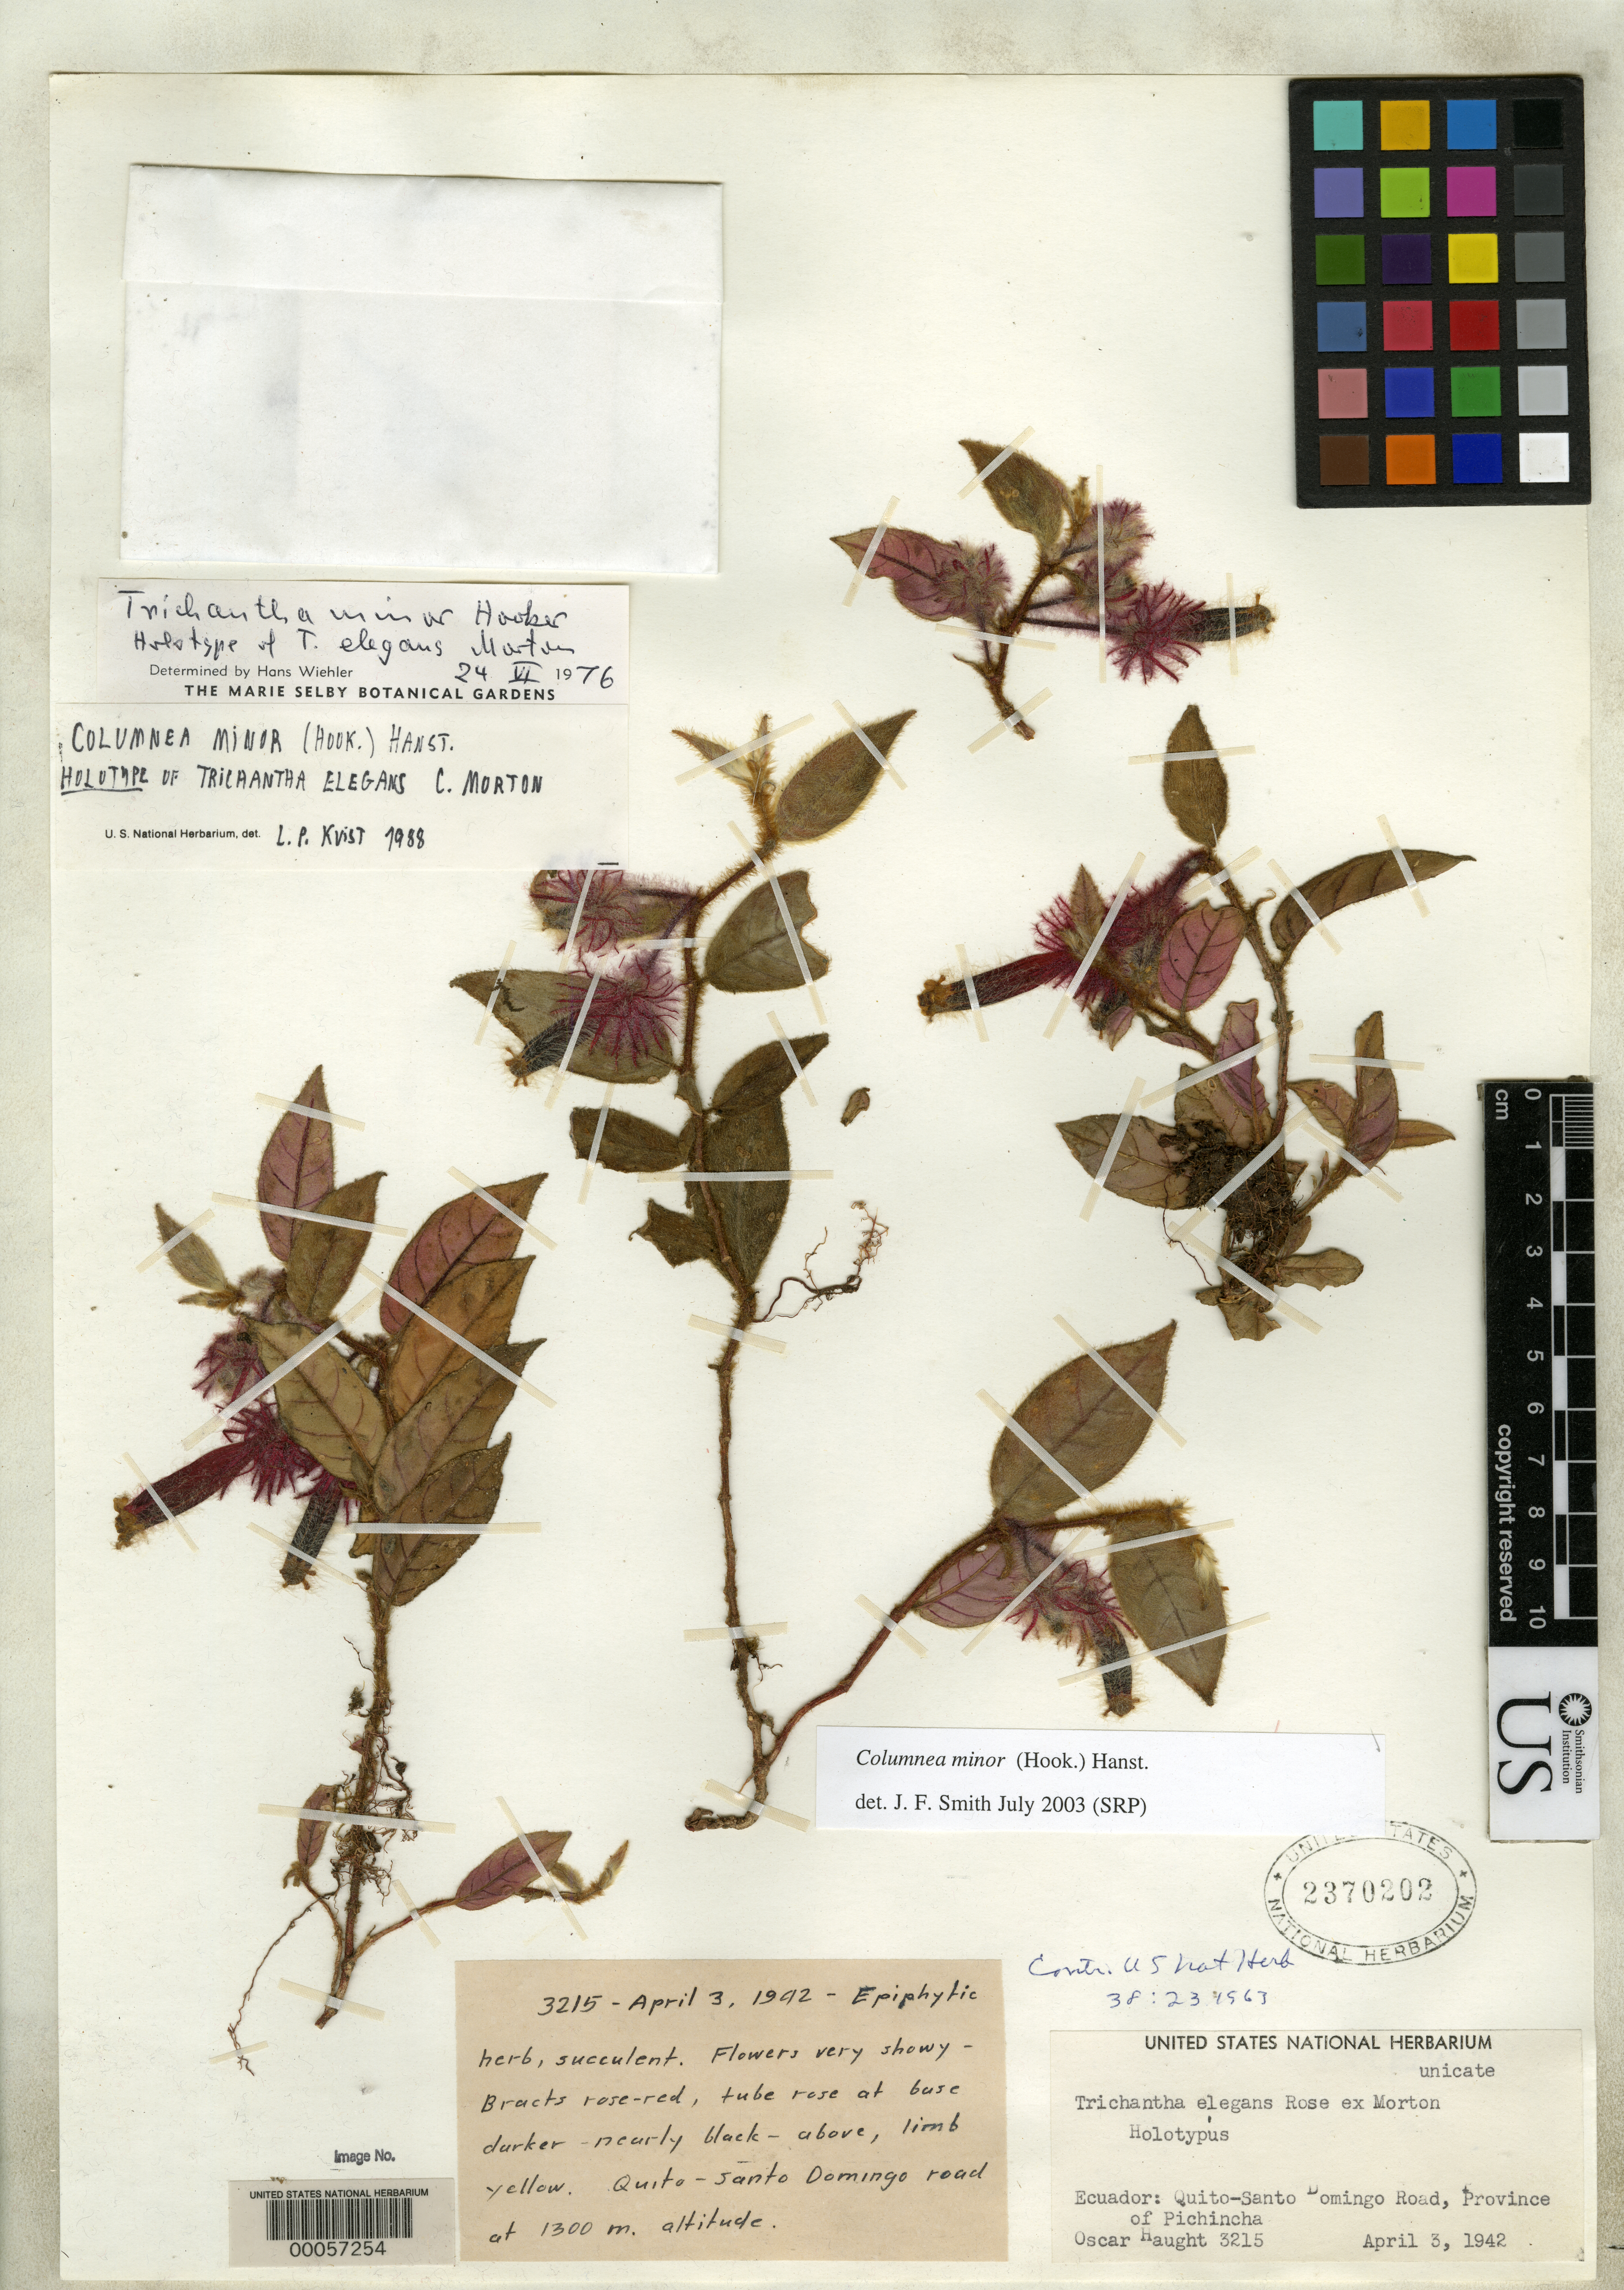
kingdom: Plantae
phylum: Tracheophyta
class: Magnoliopsida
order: Lamiales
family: Gesneriaceae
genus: Trichantha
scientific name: Trichantha elegans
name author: Rose ex C.V. Morton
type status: Holotype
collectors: O. Haught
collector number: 3215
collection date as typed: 03 Apr 1942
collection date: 1942-04-03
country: Ecuador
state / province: Pichincha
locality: Quito-Santo Domingo Road.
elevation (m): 1300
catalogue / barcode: US 2370202